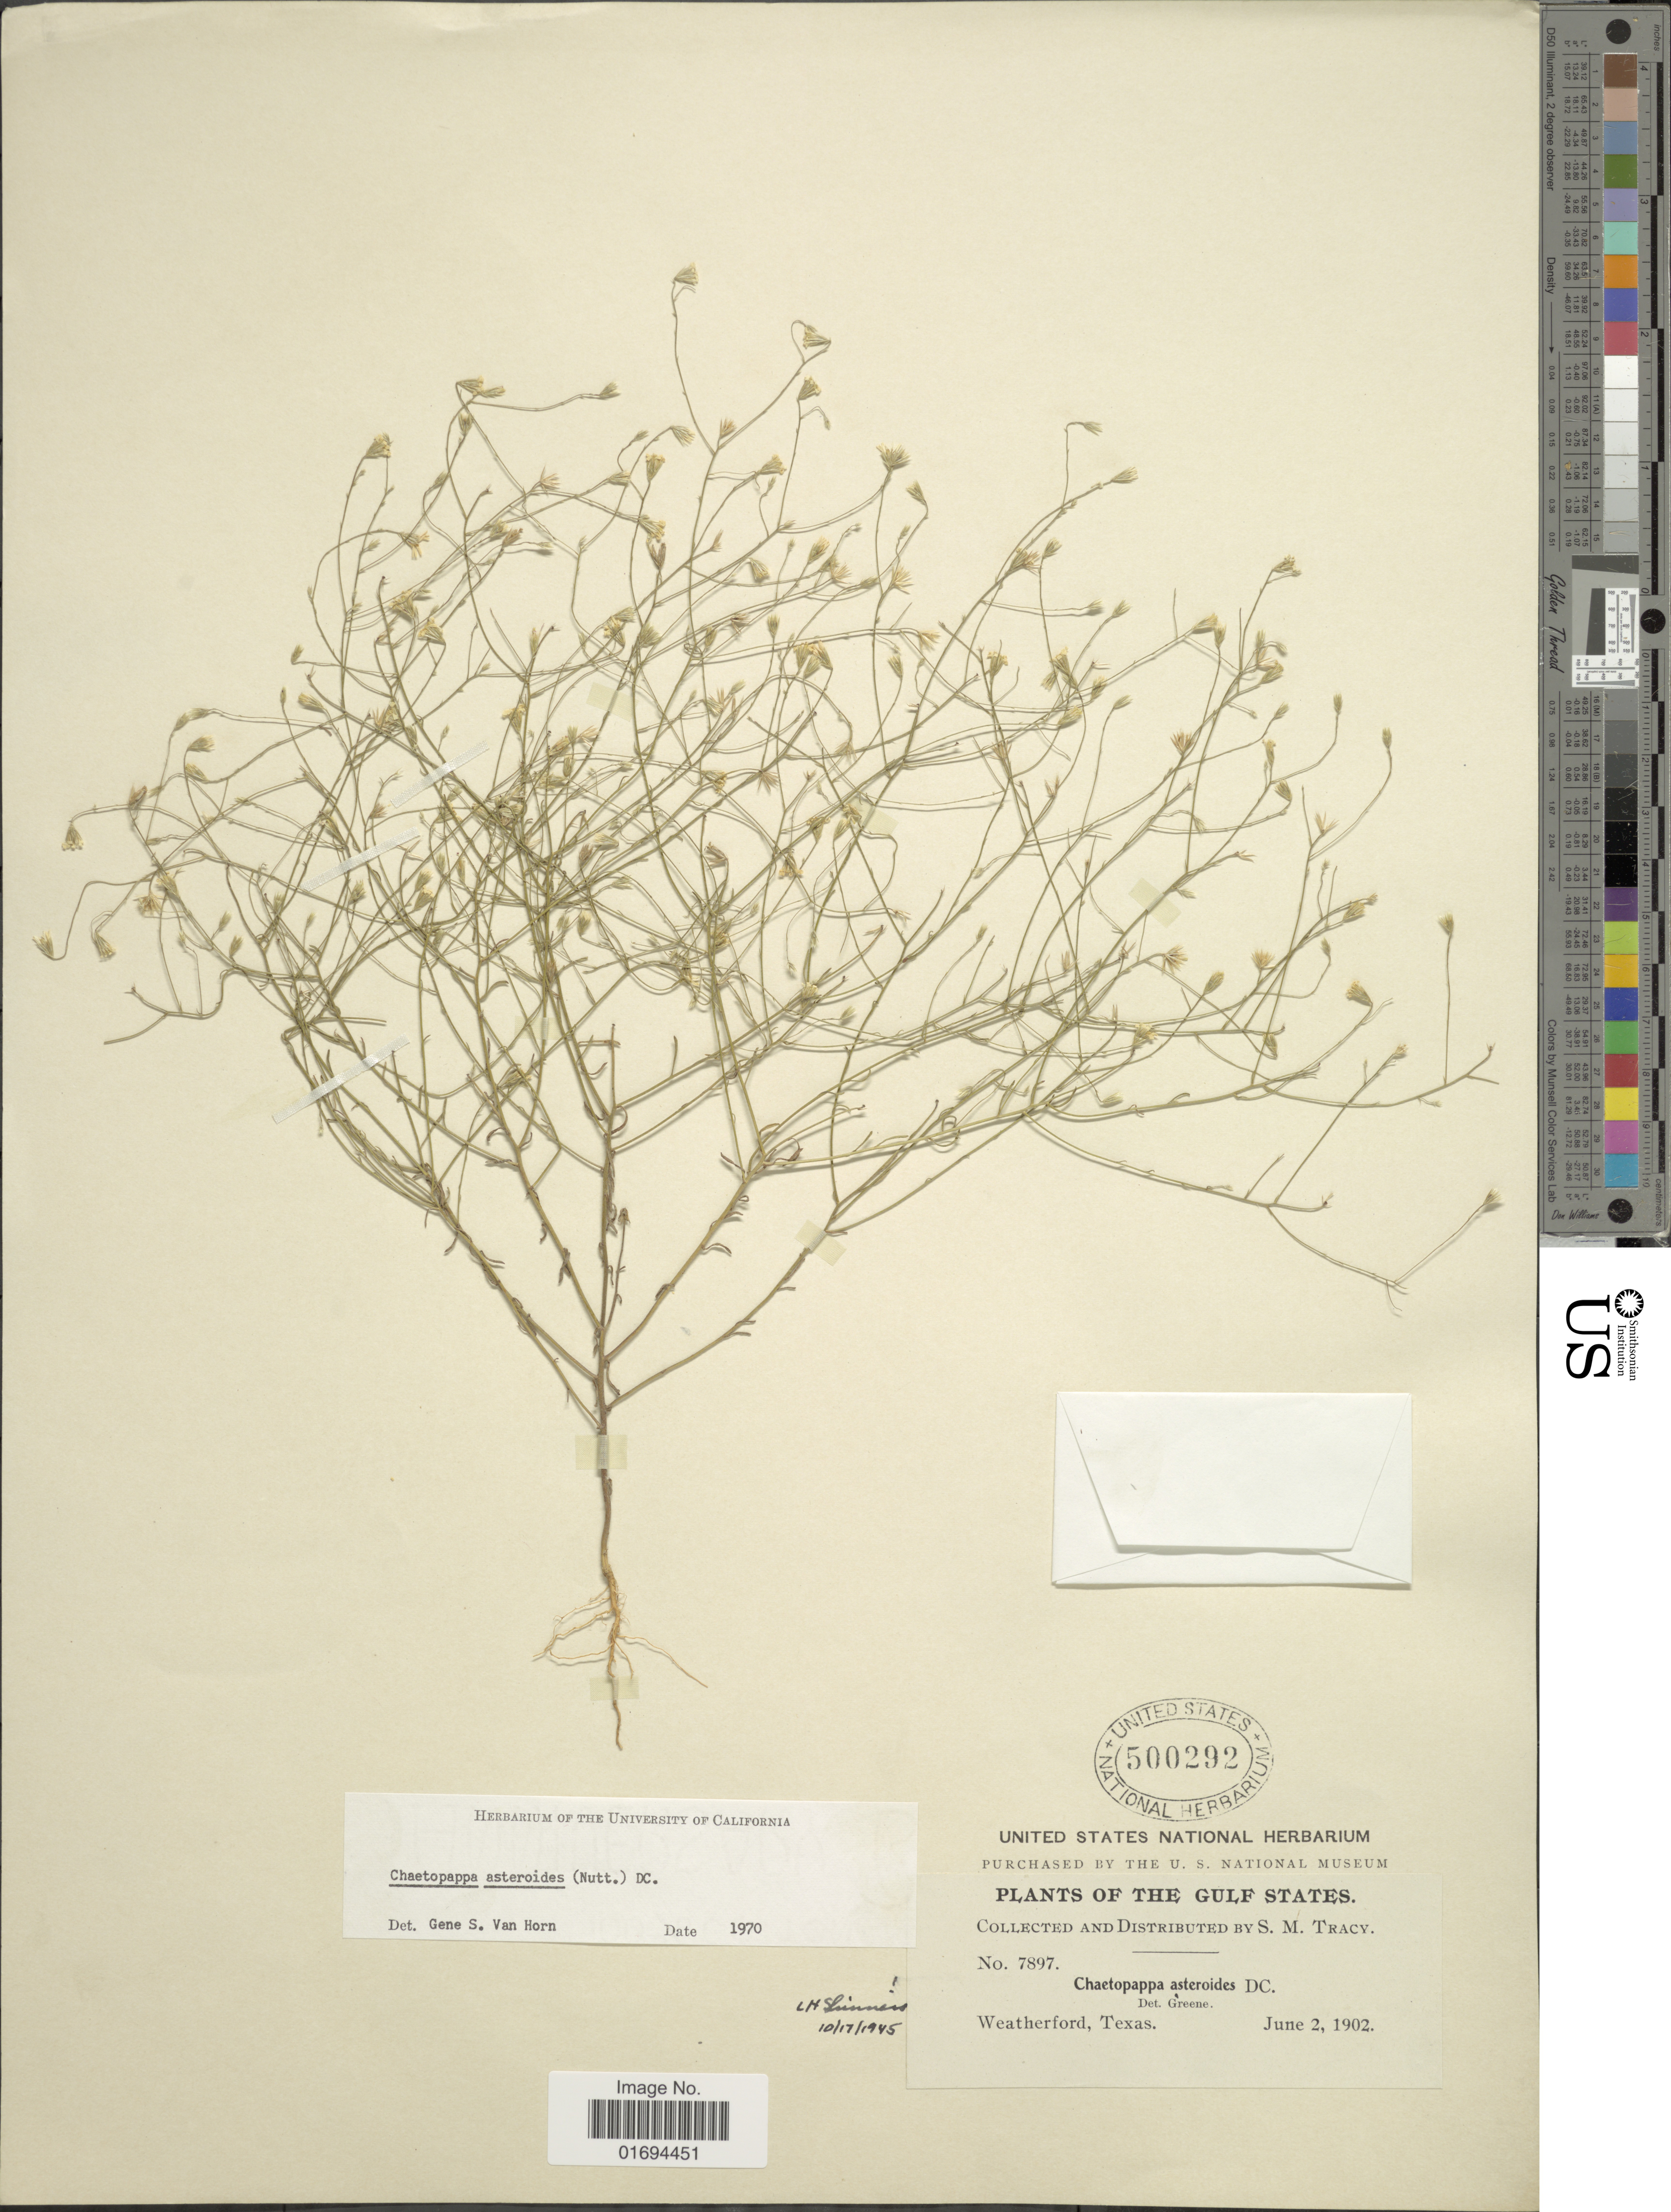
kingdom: Plantae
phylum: Tracheophyta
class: Magnoliopsida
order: Asterales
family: Asteraceae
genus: Chaetopappa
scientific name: Chaetopappa asteroides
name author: (Nutt.) DC.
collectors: S. Stracy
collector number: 7897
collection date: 1902-06-02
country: United States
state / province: Texas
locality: Weatherford, Texas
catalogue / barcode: US 500292